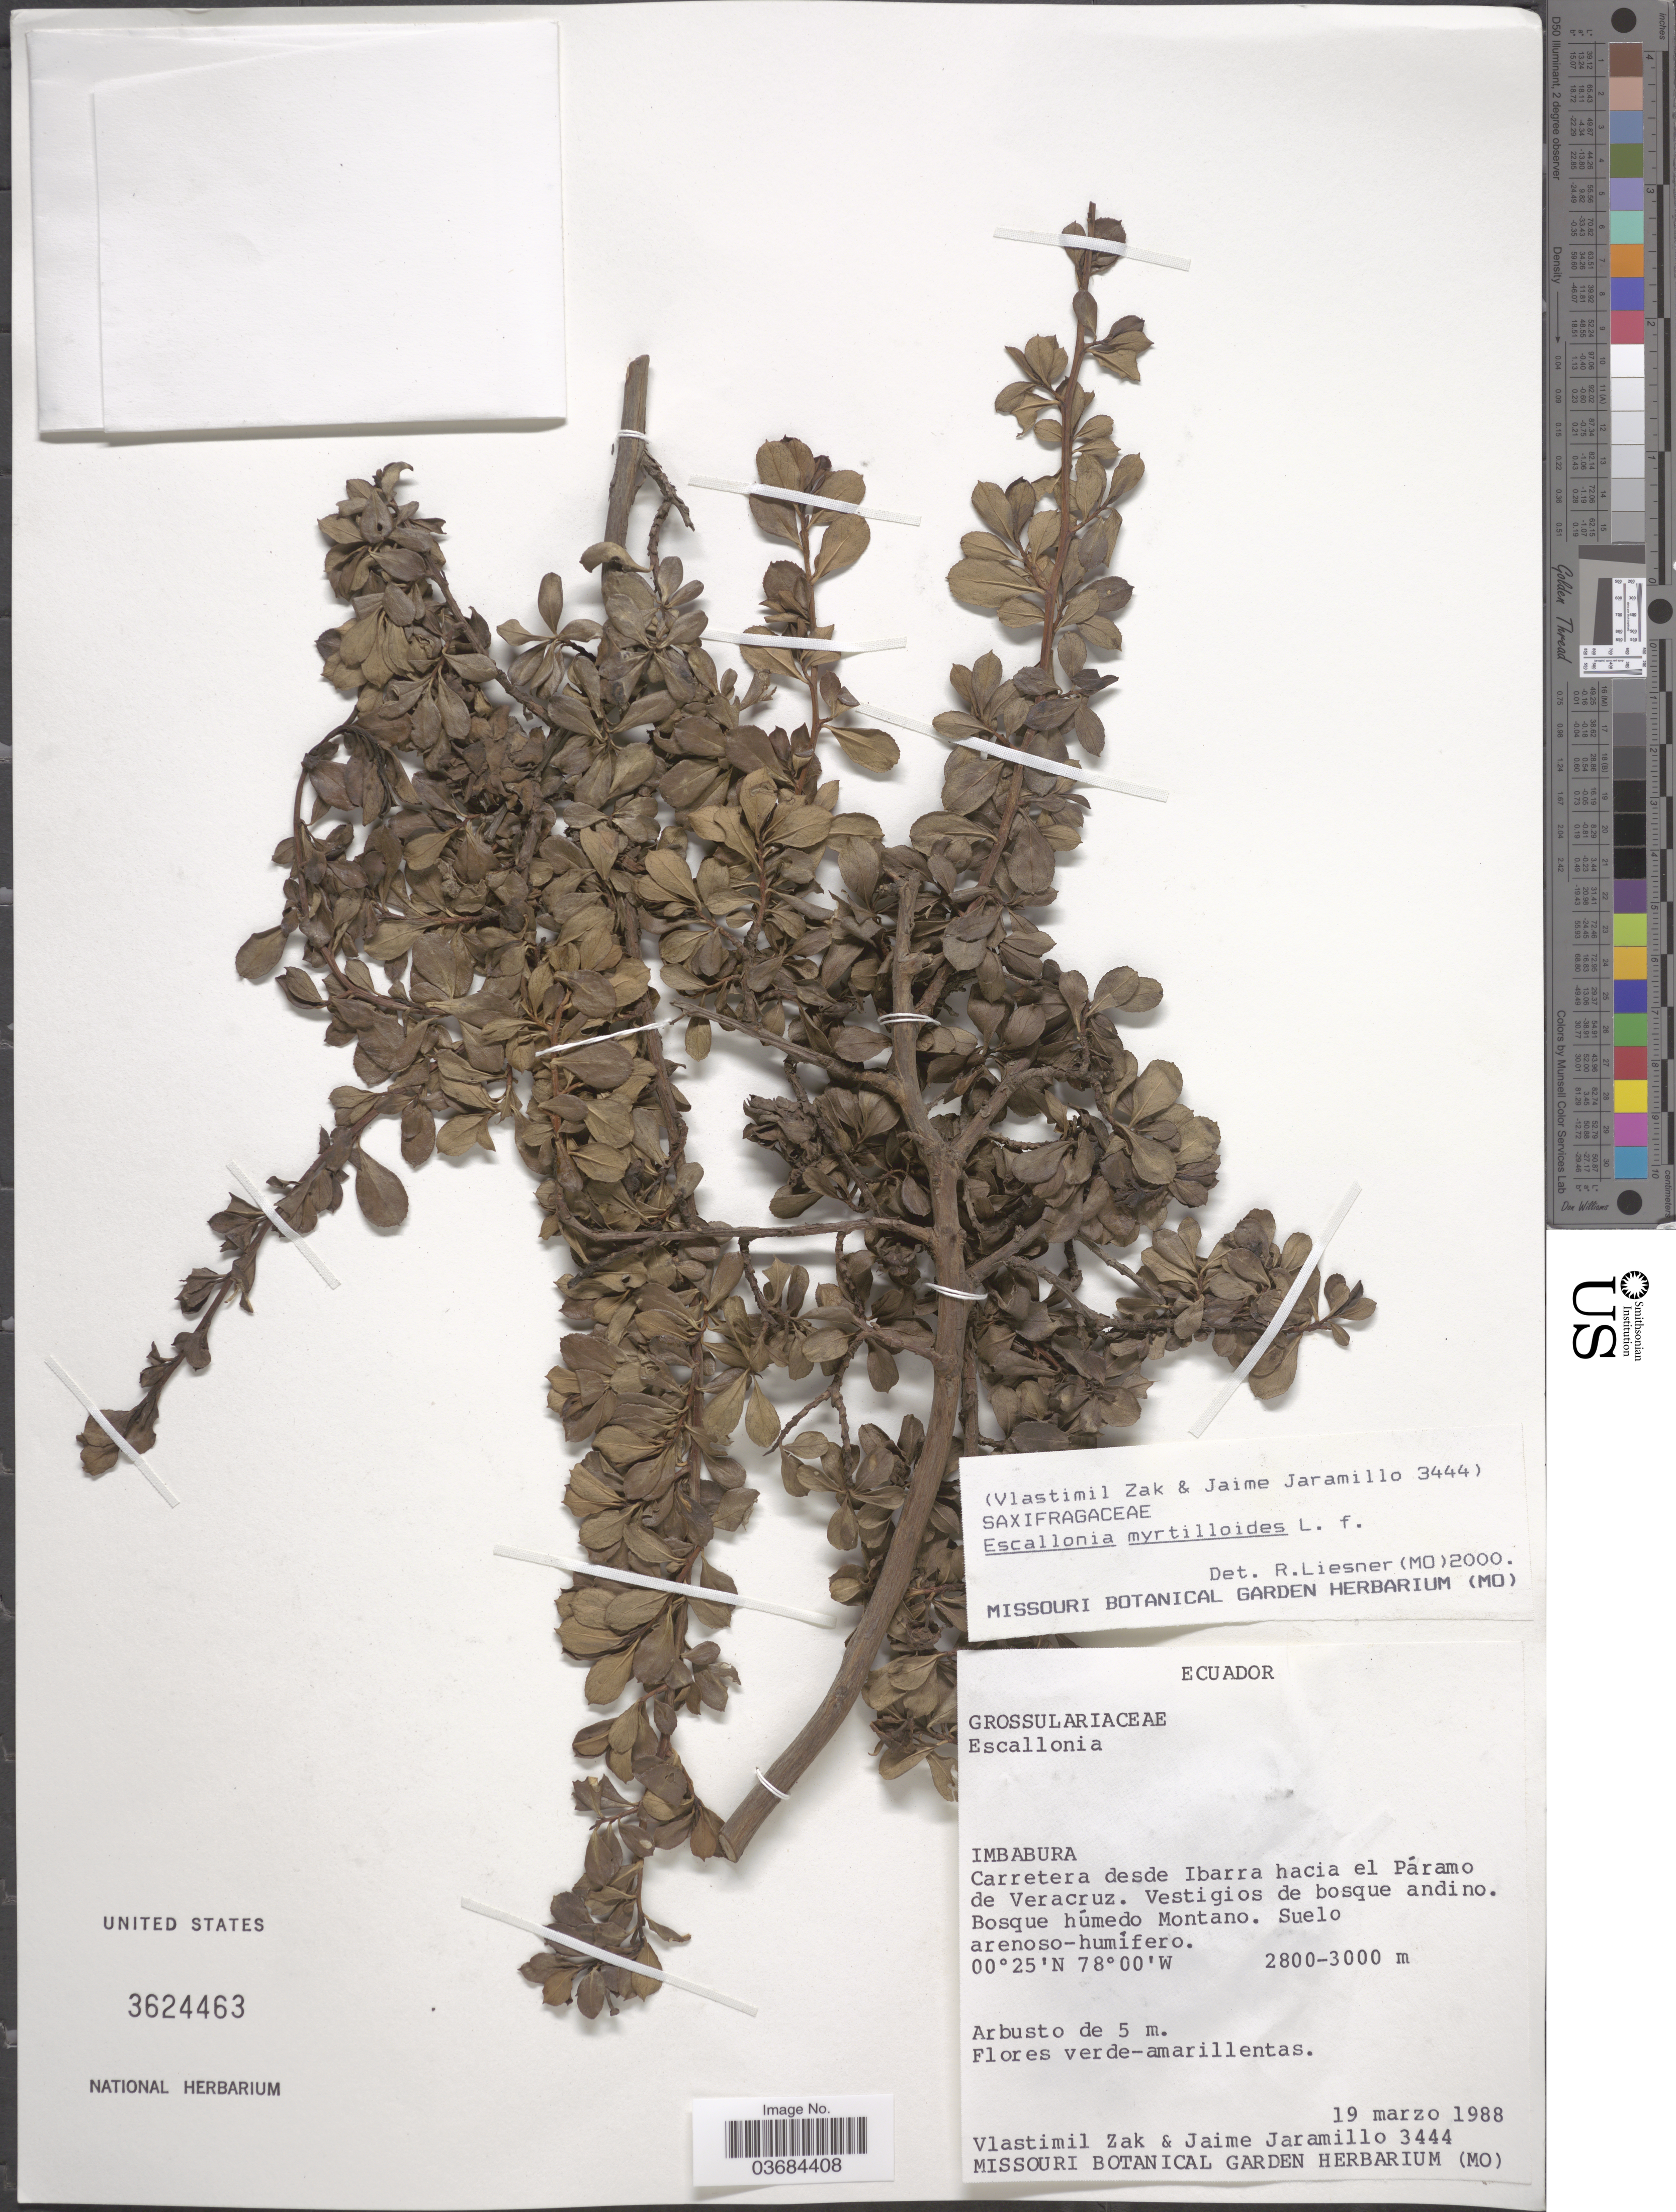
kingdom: Plantae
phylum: Tracheophyta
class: Magnoliopsida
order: Escalloniales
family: Escalloniaceae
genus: Escallonia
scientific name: Escallonia myrtilloides var. myrtilloides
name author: L. f.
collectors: V. Zak & J. Jaramillo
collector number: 3444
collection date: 1988-03-19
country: Ecuador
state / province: Imbabura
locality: Carretera desde Ibarra hacia el Páramo de Veracruz. Vestigios de bosque andino.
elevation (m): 2800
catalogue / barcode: US 3624463